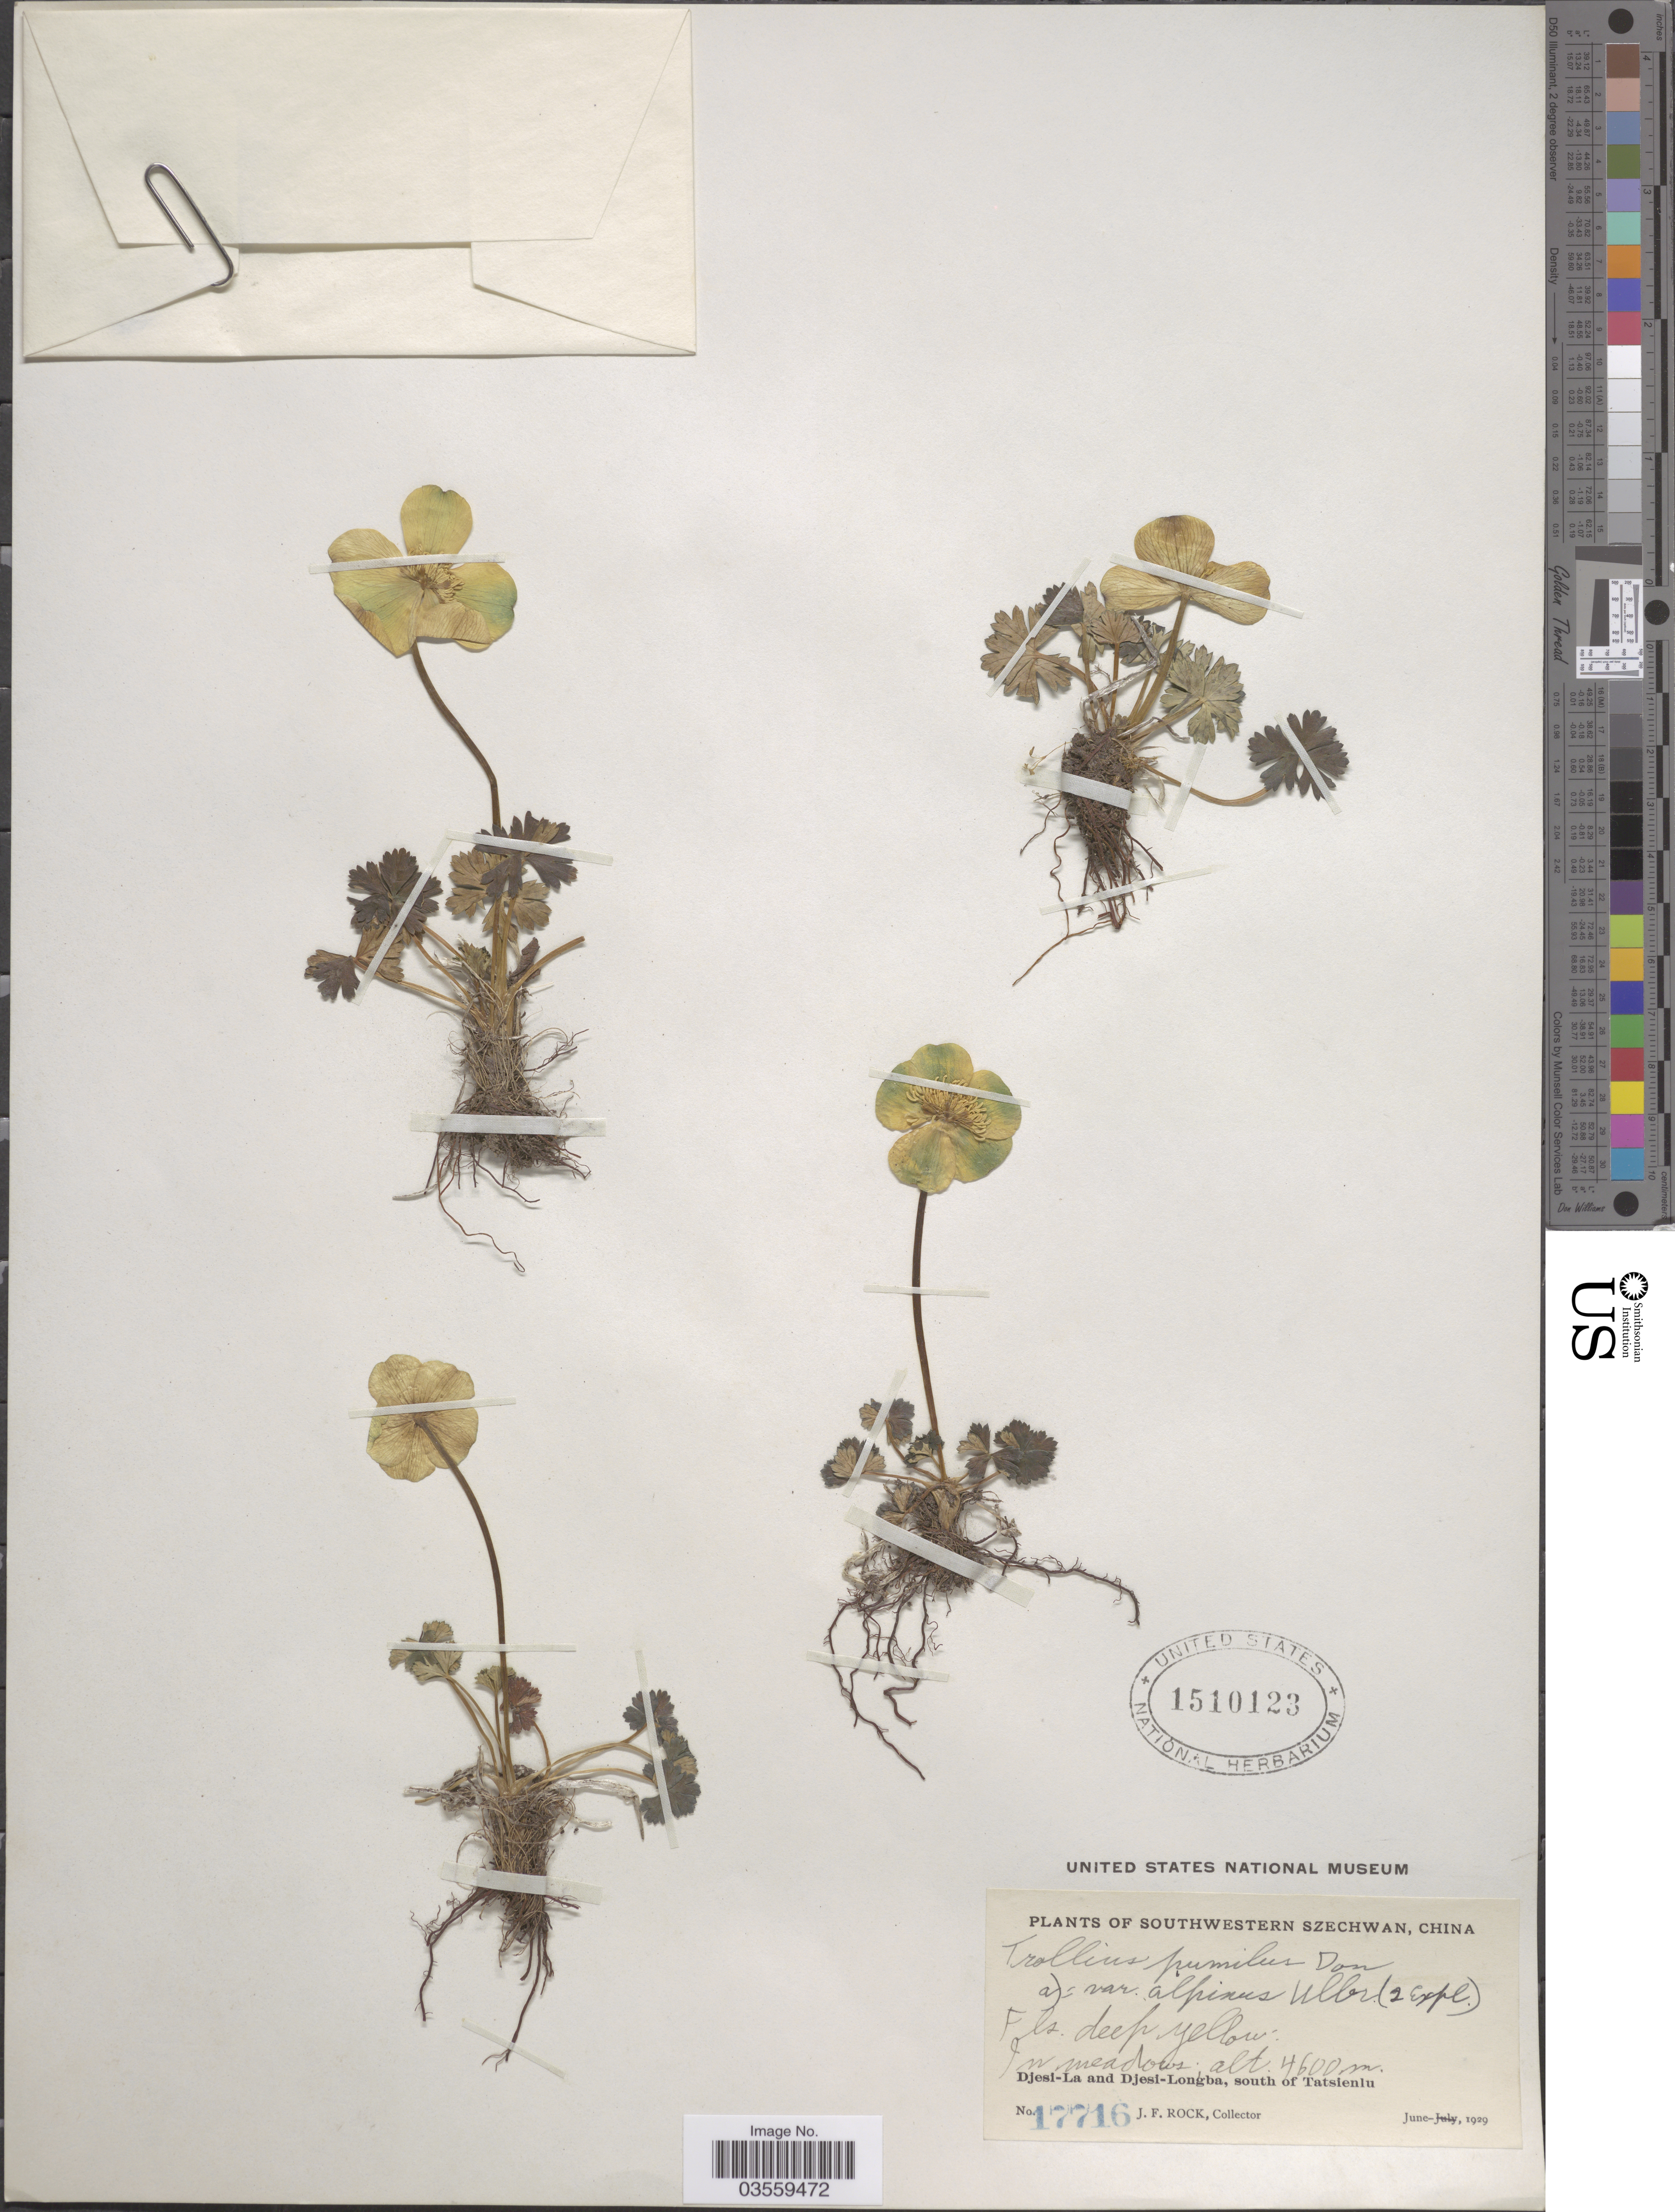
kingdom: Plantae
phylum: Tracheophyta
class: Magnoliopsida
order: Ranunculales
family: Ranunculaceae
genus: Trollius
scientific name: Trollius pumilus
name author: D. Don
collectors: J. Rock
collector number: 17716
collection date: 1929-06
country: China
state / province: Sichuan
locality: Southwestern Szechwan. Djesi-La and Djesi-Longba, south of Tatsienlu.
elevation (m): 4600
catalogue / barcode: US 1510123